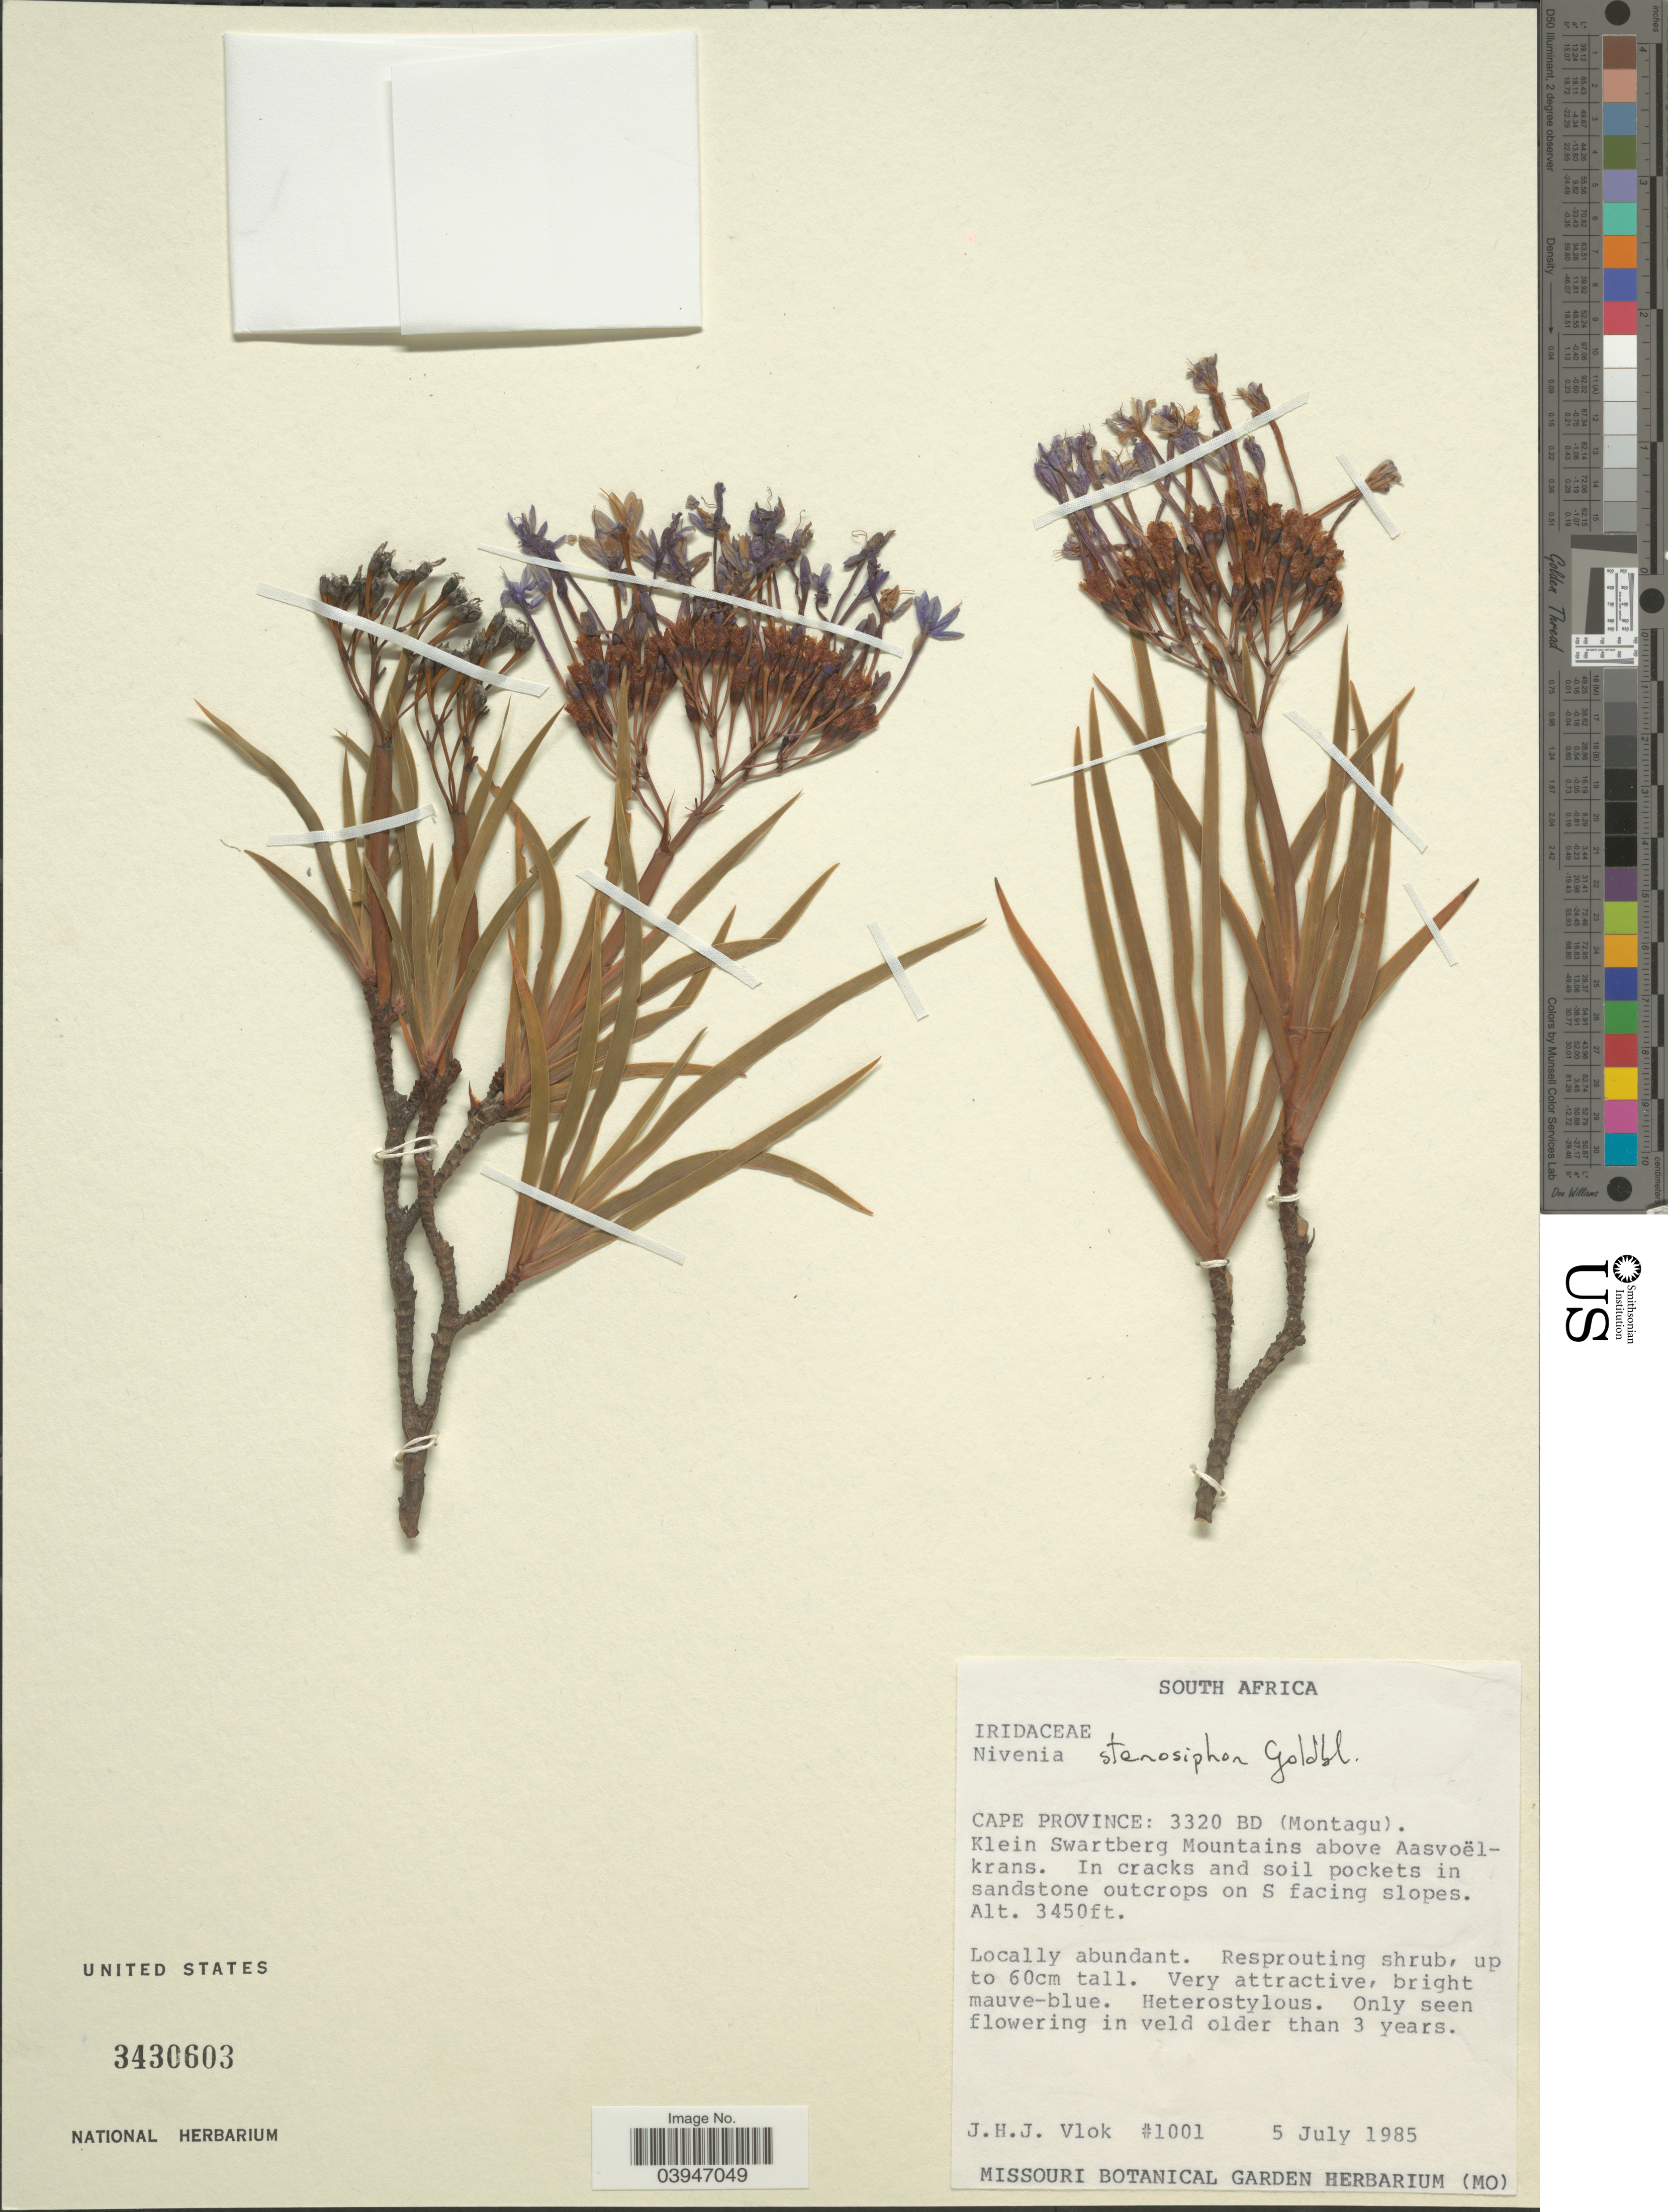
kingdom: Plantae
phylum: Tracheophyta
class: Liliopsida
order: Asparagales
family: Iridaceae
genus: Nivenia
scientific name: Nivenia stenosiphon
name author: Goldblatt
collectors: J. H. J. Vlok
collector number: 1001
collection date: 1985-07-05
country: South Africa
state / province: Western Cape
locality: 3320 BD (Montagu). Klein Swartberg Mountains above Aasvoël krans. On S facing slopes.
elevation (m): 1052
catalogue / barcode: US 3430603